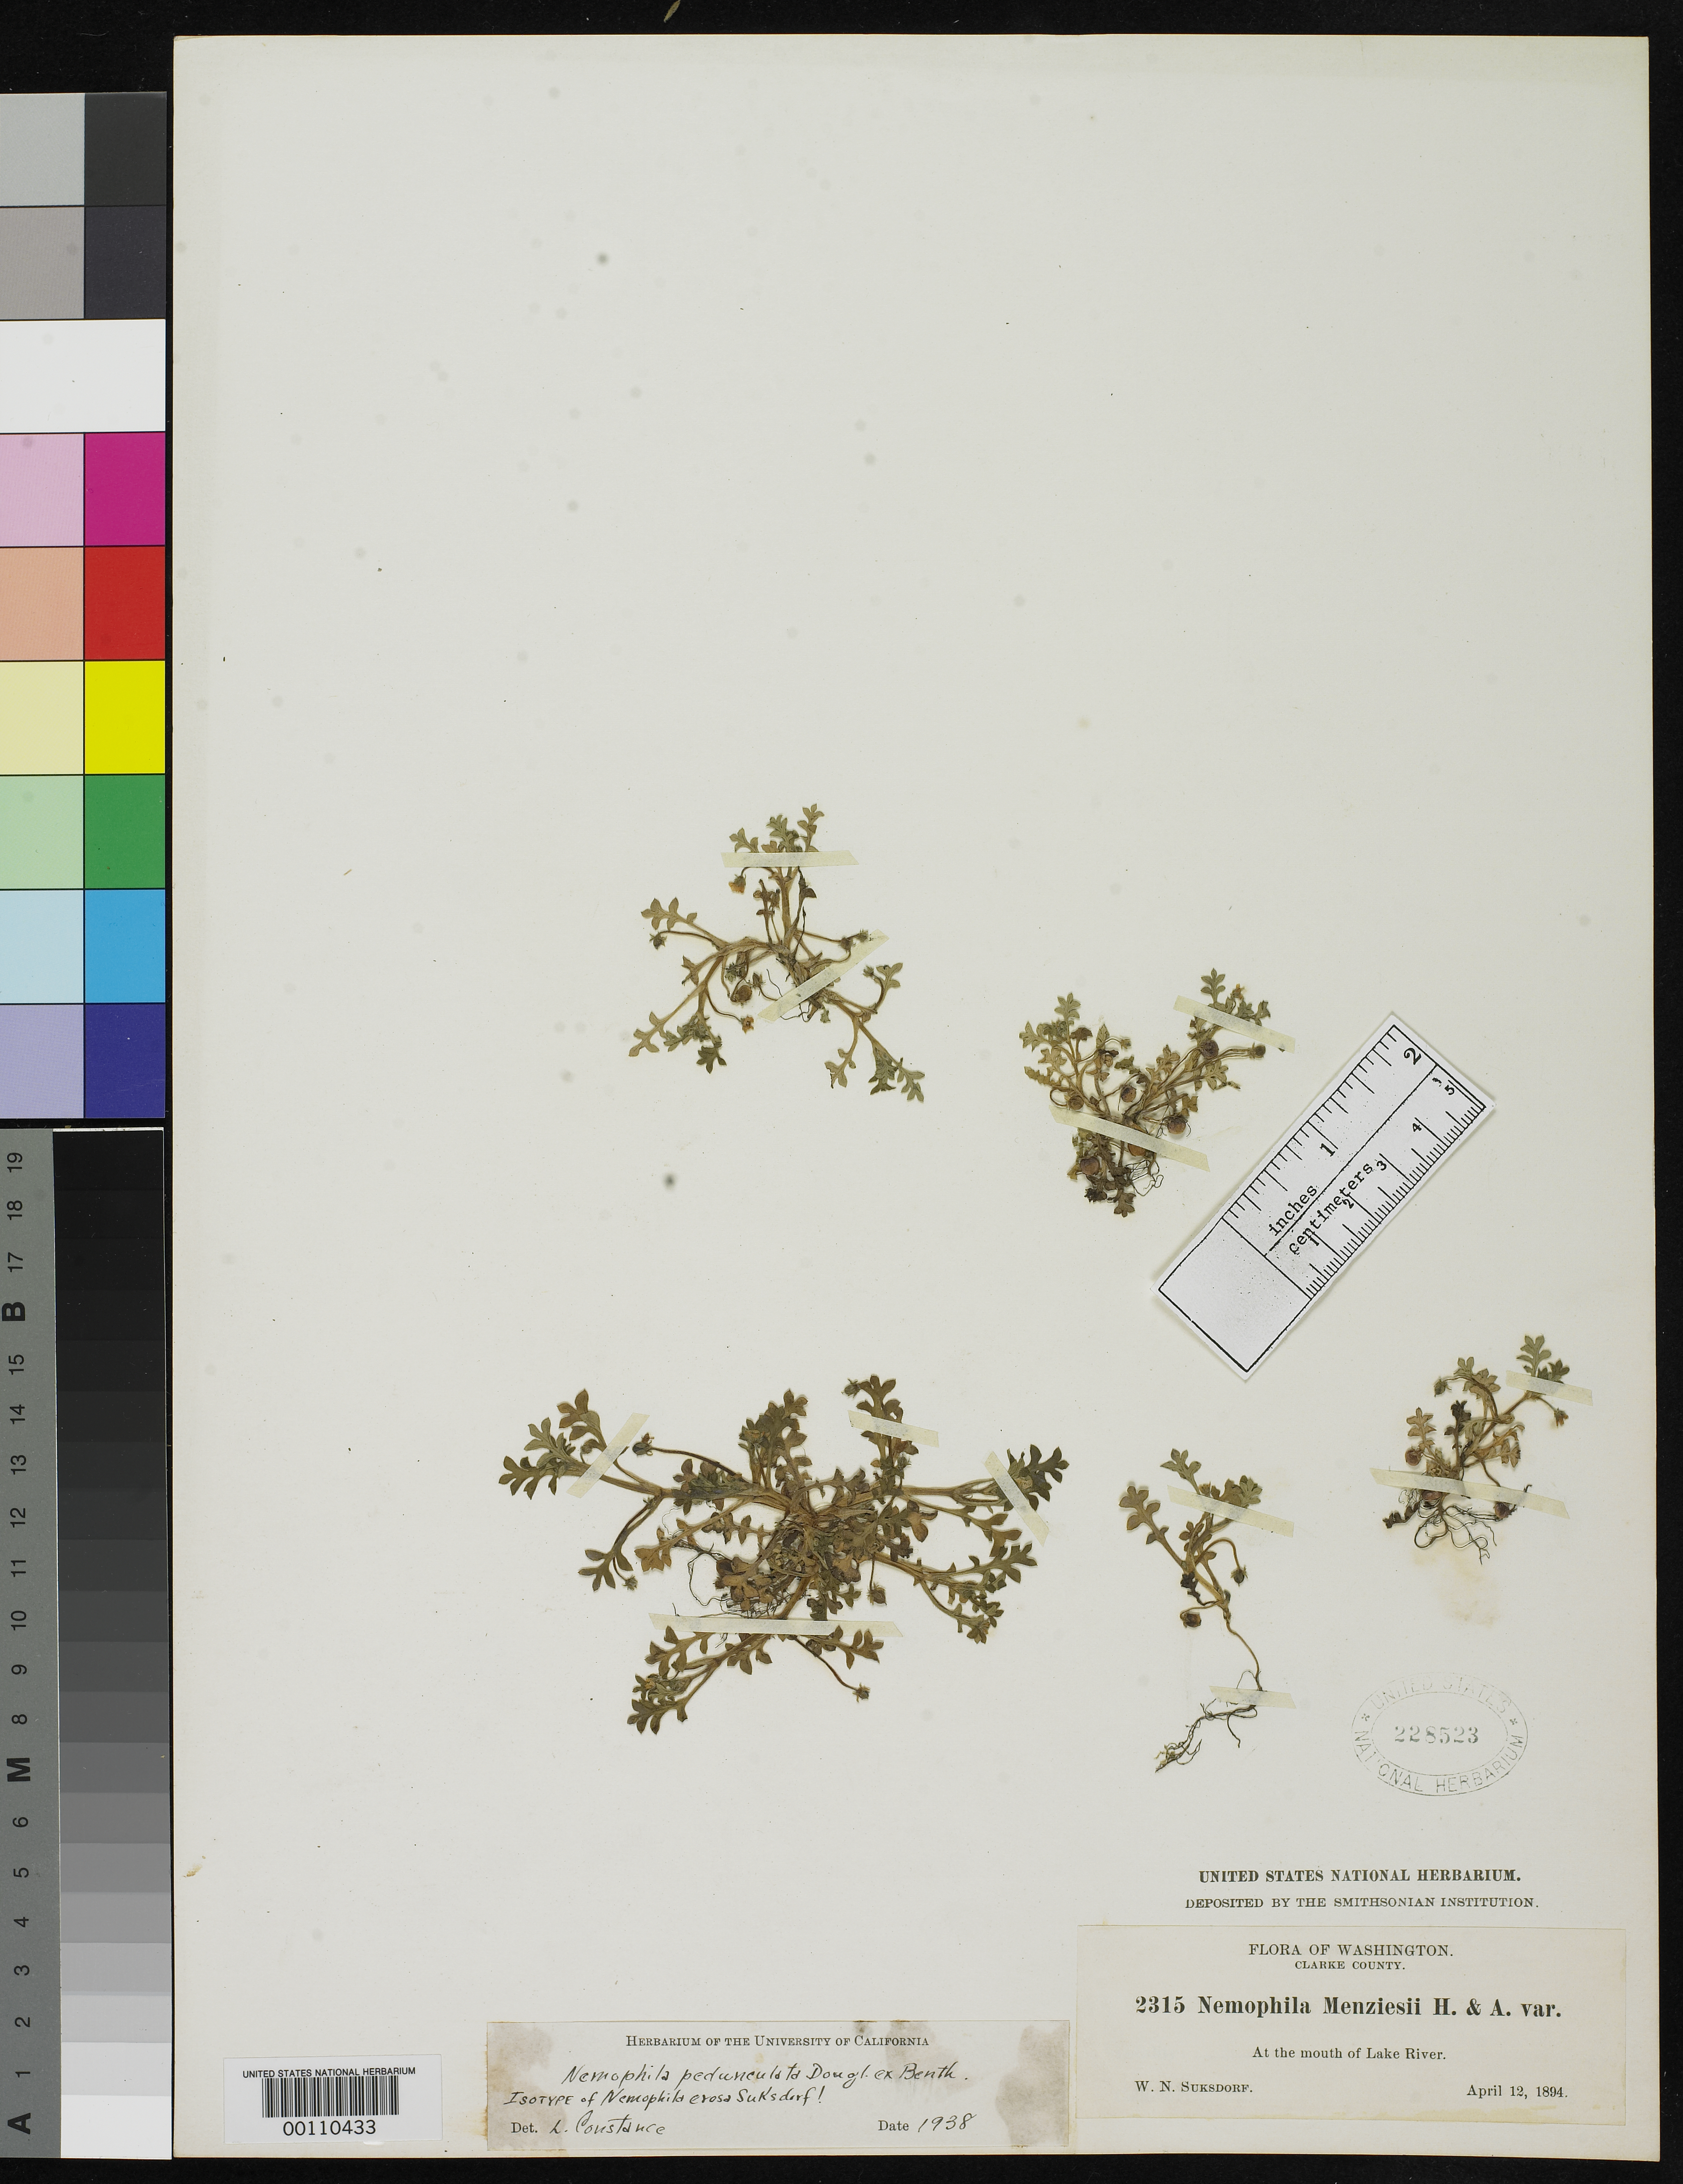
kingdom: Plantae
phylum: Tracheophyta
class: Magnoliopsida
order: Boraginales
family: Hydrophyllaceae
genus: Nemophila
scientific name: Nemophila erosa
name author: Suksd.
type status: Isotype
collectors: W. N. Suksdorf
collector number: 2315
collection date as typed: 12 Apr 1894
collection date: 1894-04-12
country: United States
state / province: Washington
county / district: Clark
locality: Lake River.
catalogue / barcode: US 228523